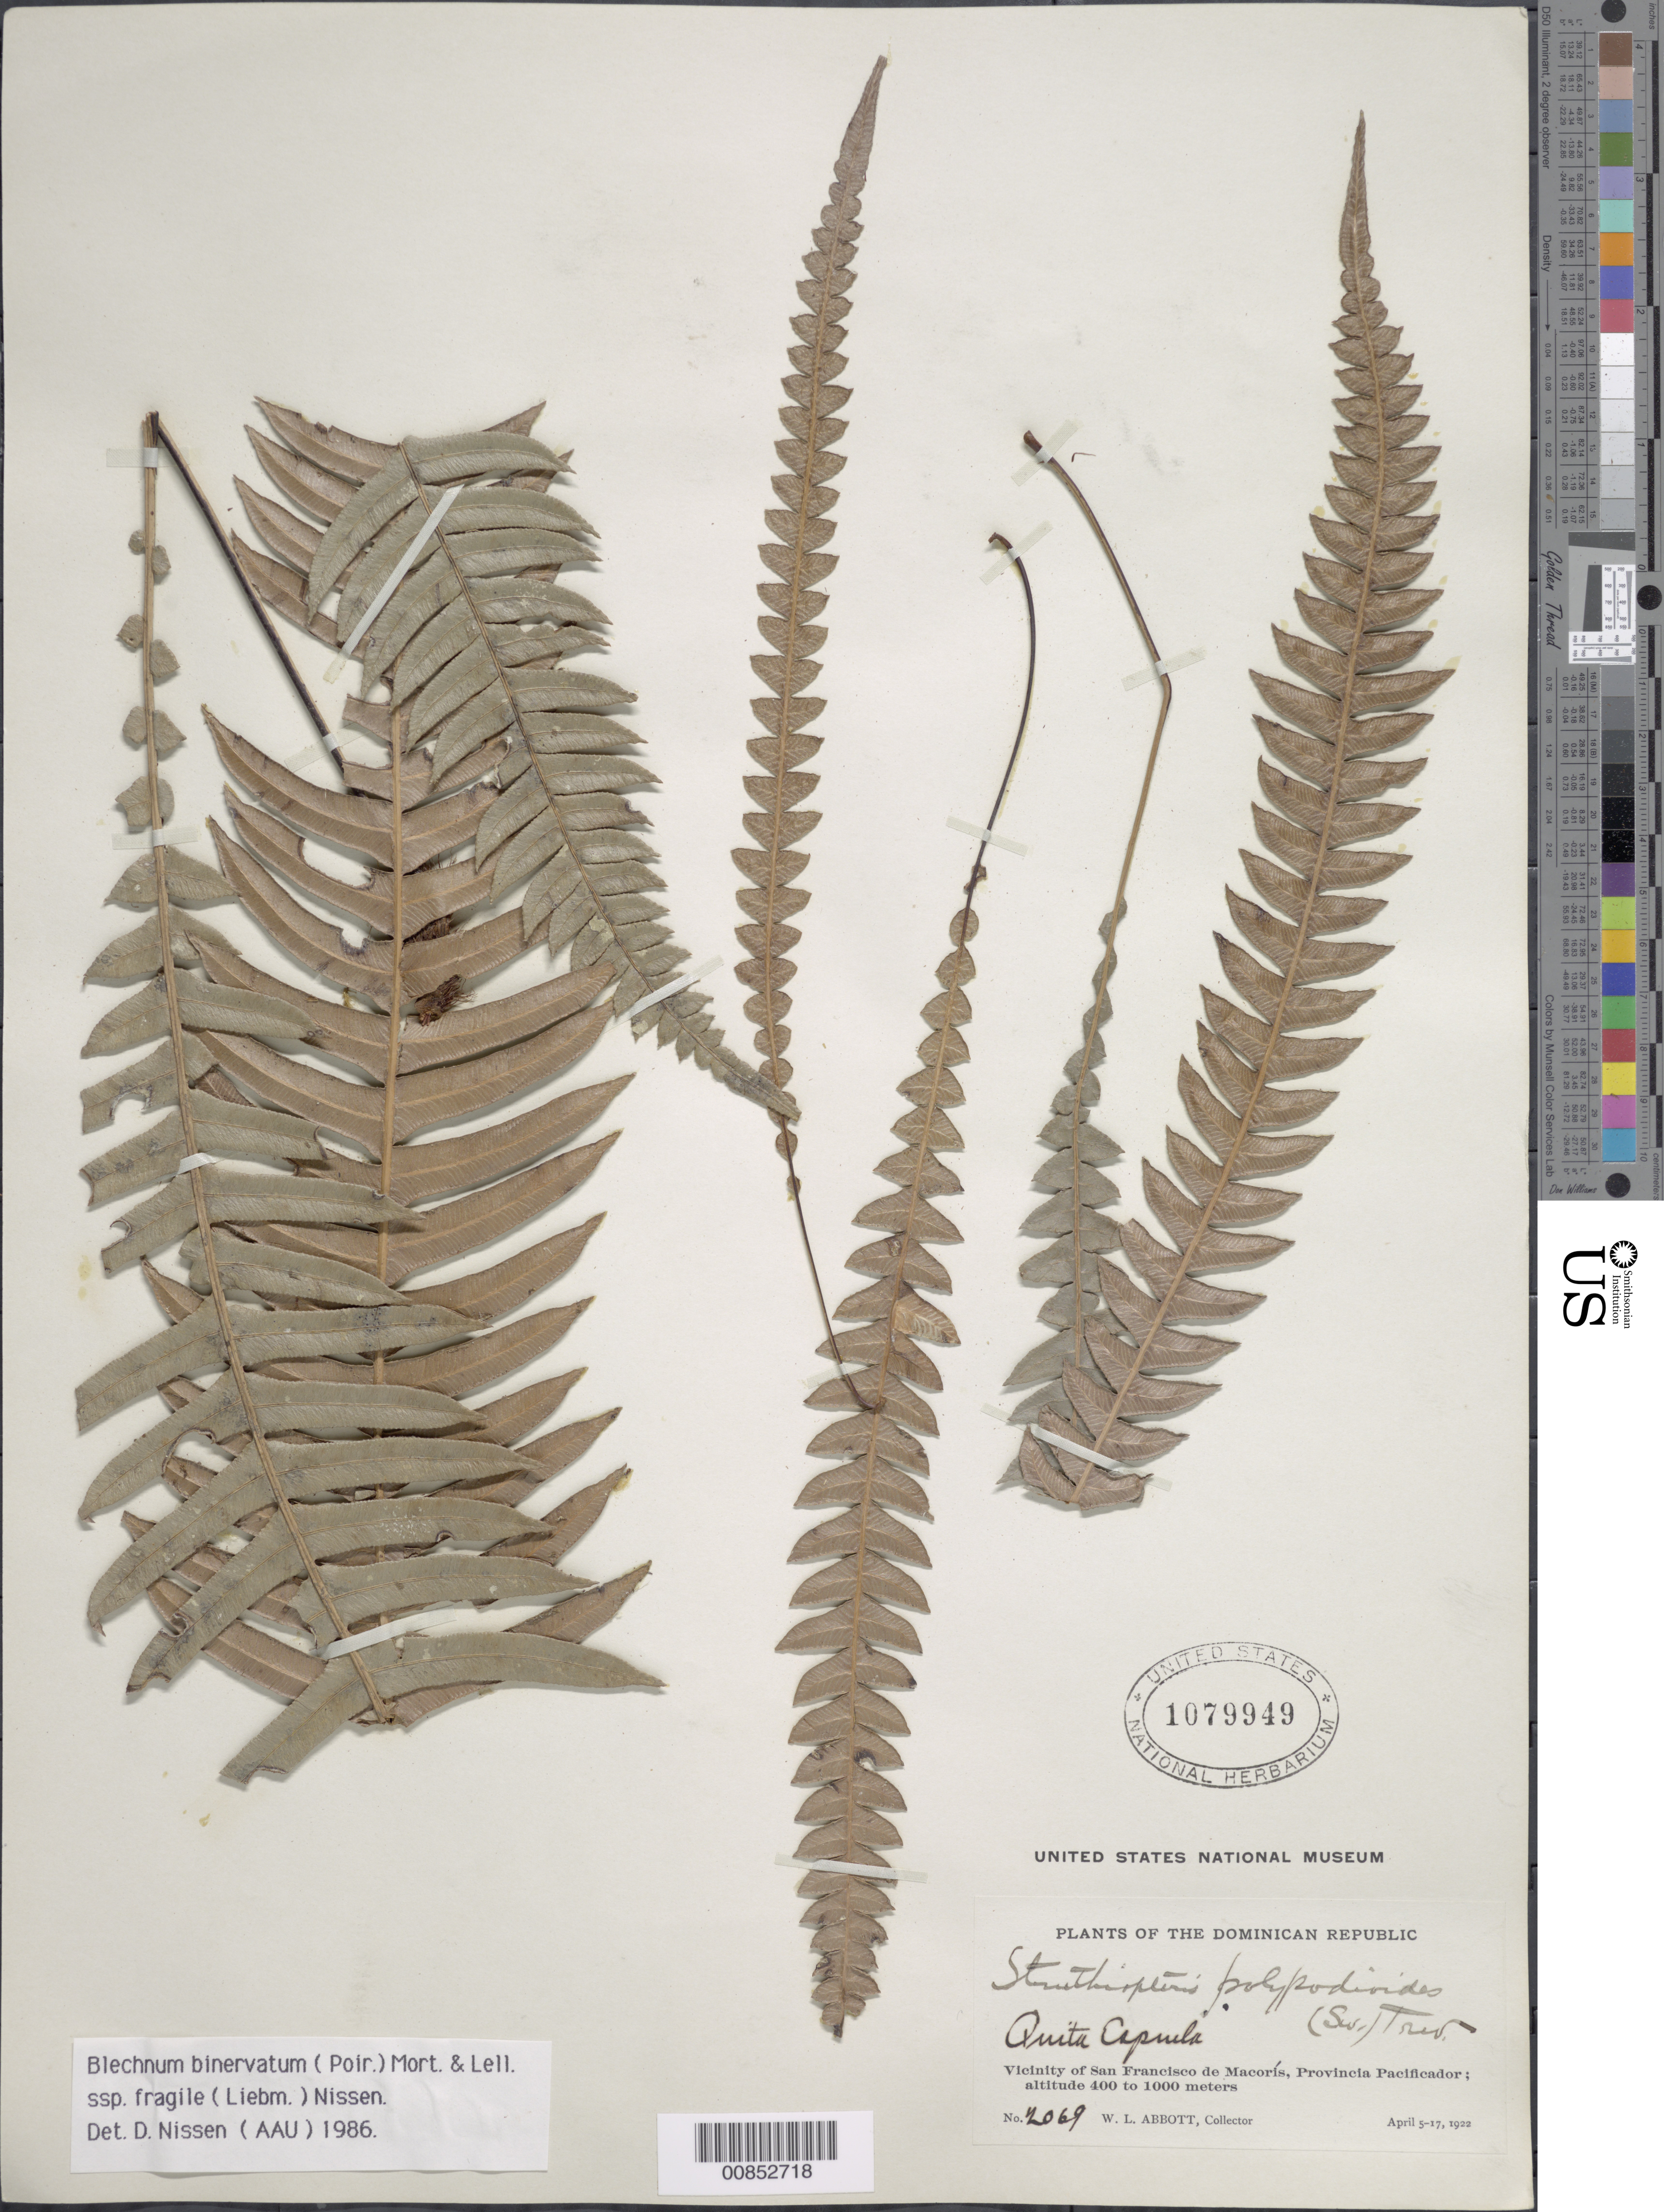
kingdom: Plantae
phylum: Tracheophyta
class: Polypodiopsida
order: Polypodiales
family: Blechnaceae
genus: Blechnum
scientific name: Blechnum fragile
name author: (Liebm.) C.V. Morton & Lellinger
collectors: W. L. Abbott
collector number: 2069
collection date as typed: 05 Apr 1922 to 17 Apr 1922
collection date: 1922-04-05/1922-04-17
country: Dominican Republic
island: Hispaniola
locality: Prov. Pacificador, vicinity San Francisco de Macorís, Quita Espuela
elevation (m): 400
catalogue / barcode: US 1079949